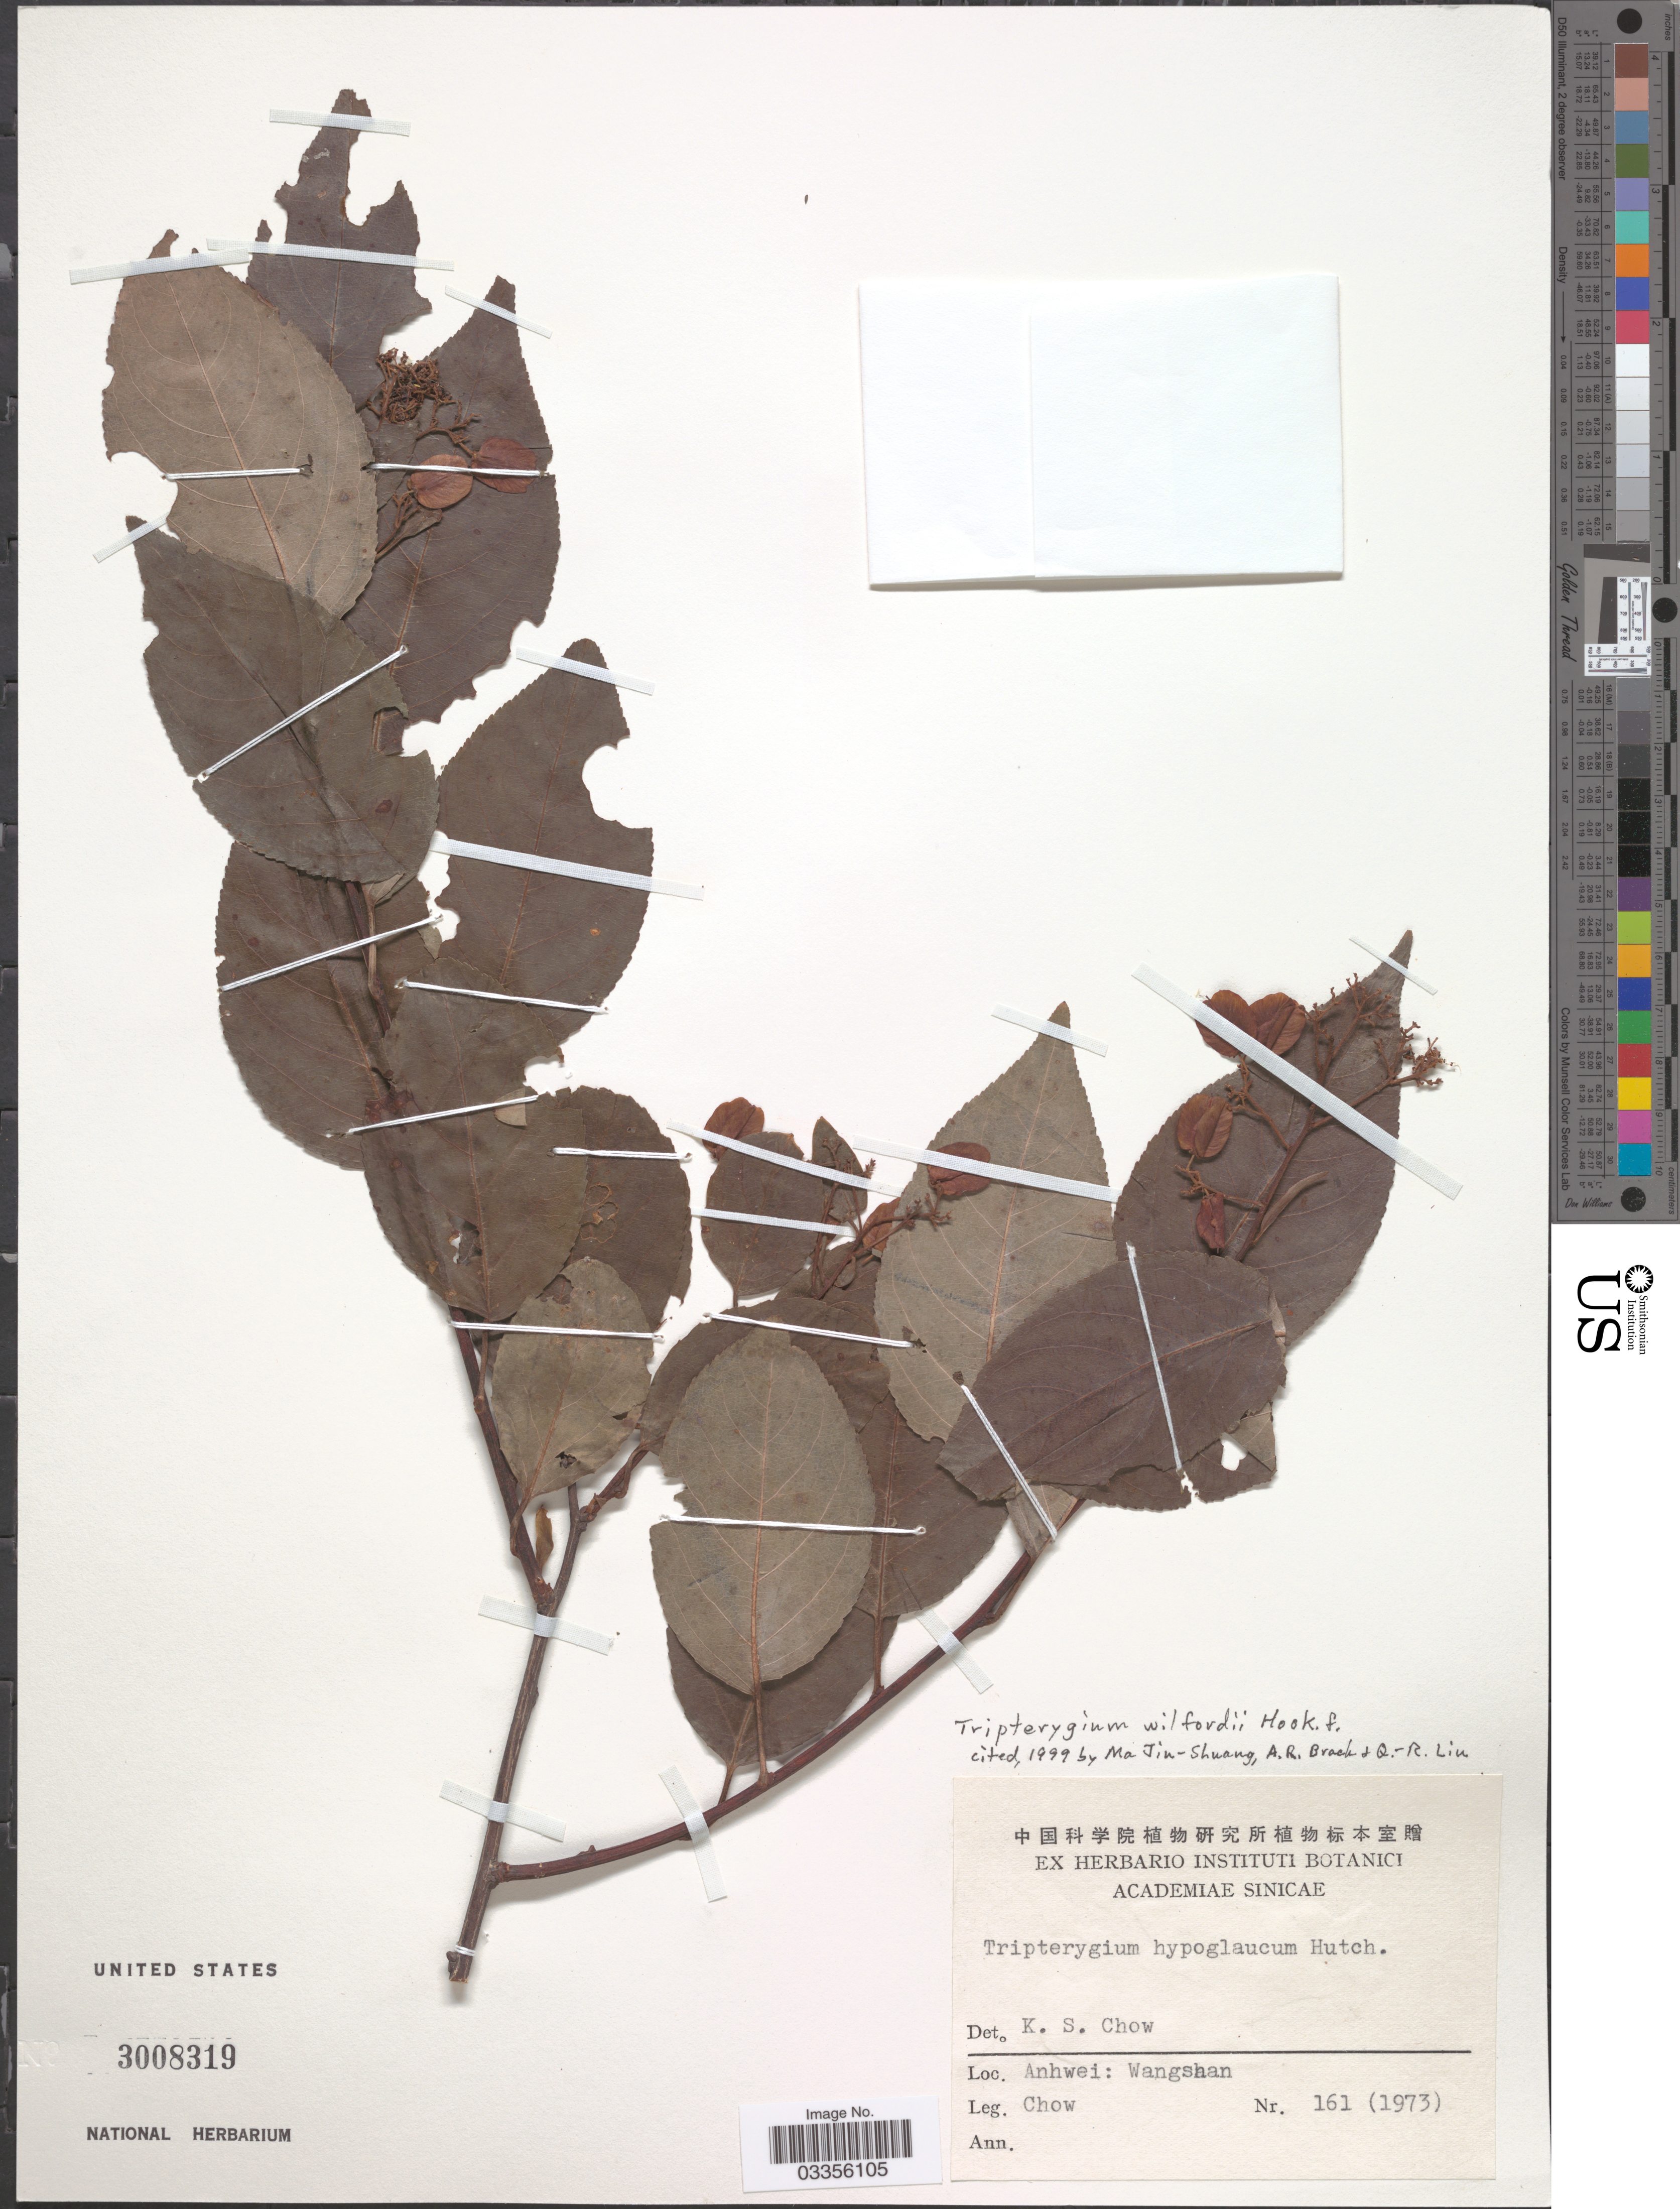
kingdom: Plantae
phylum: Tracheophyta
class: Magnoliopsida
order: Celastrales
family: Celastraceae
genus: Tripterygium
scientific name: Tripterygium wilfordii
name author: Hook. f.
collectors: Chow, --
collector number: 161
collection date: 1973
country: China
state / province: Anhui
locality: Anhwei: Wangshan.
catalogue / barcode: US 3008319